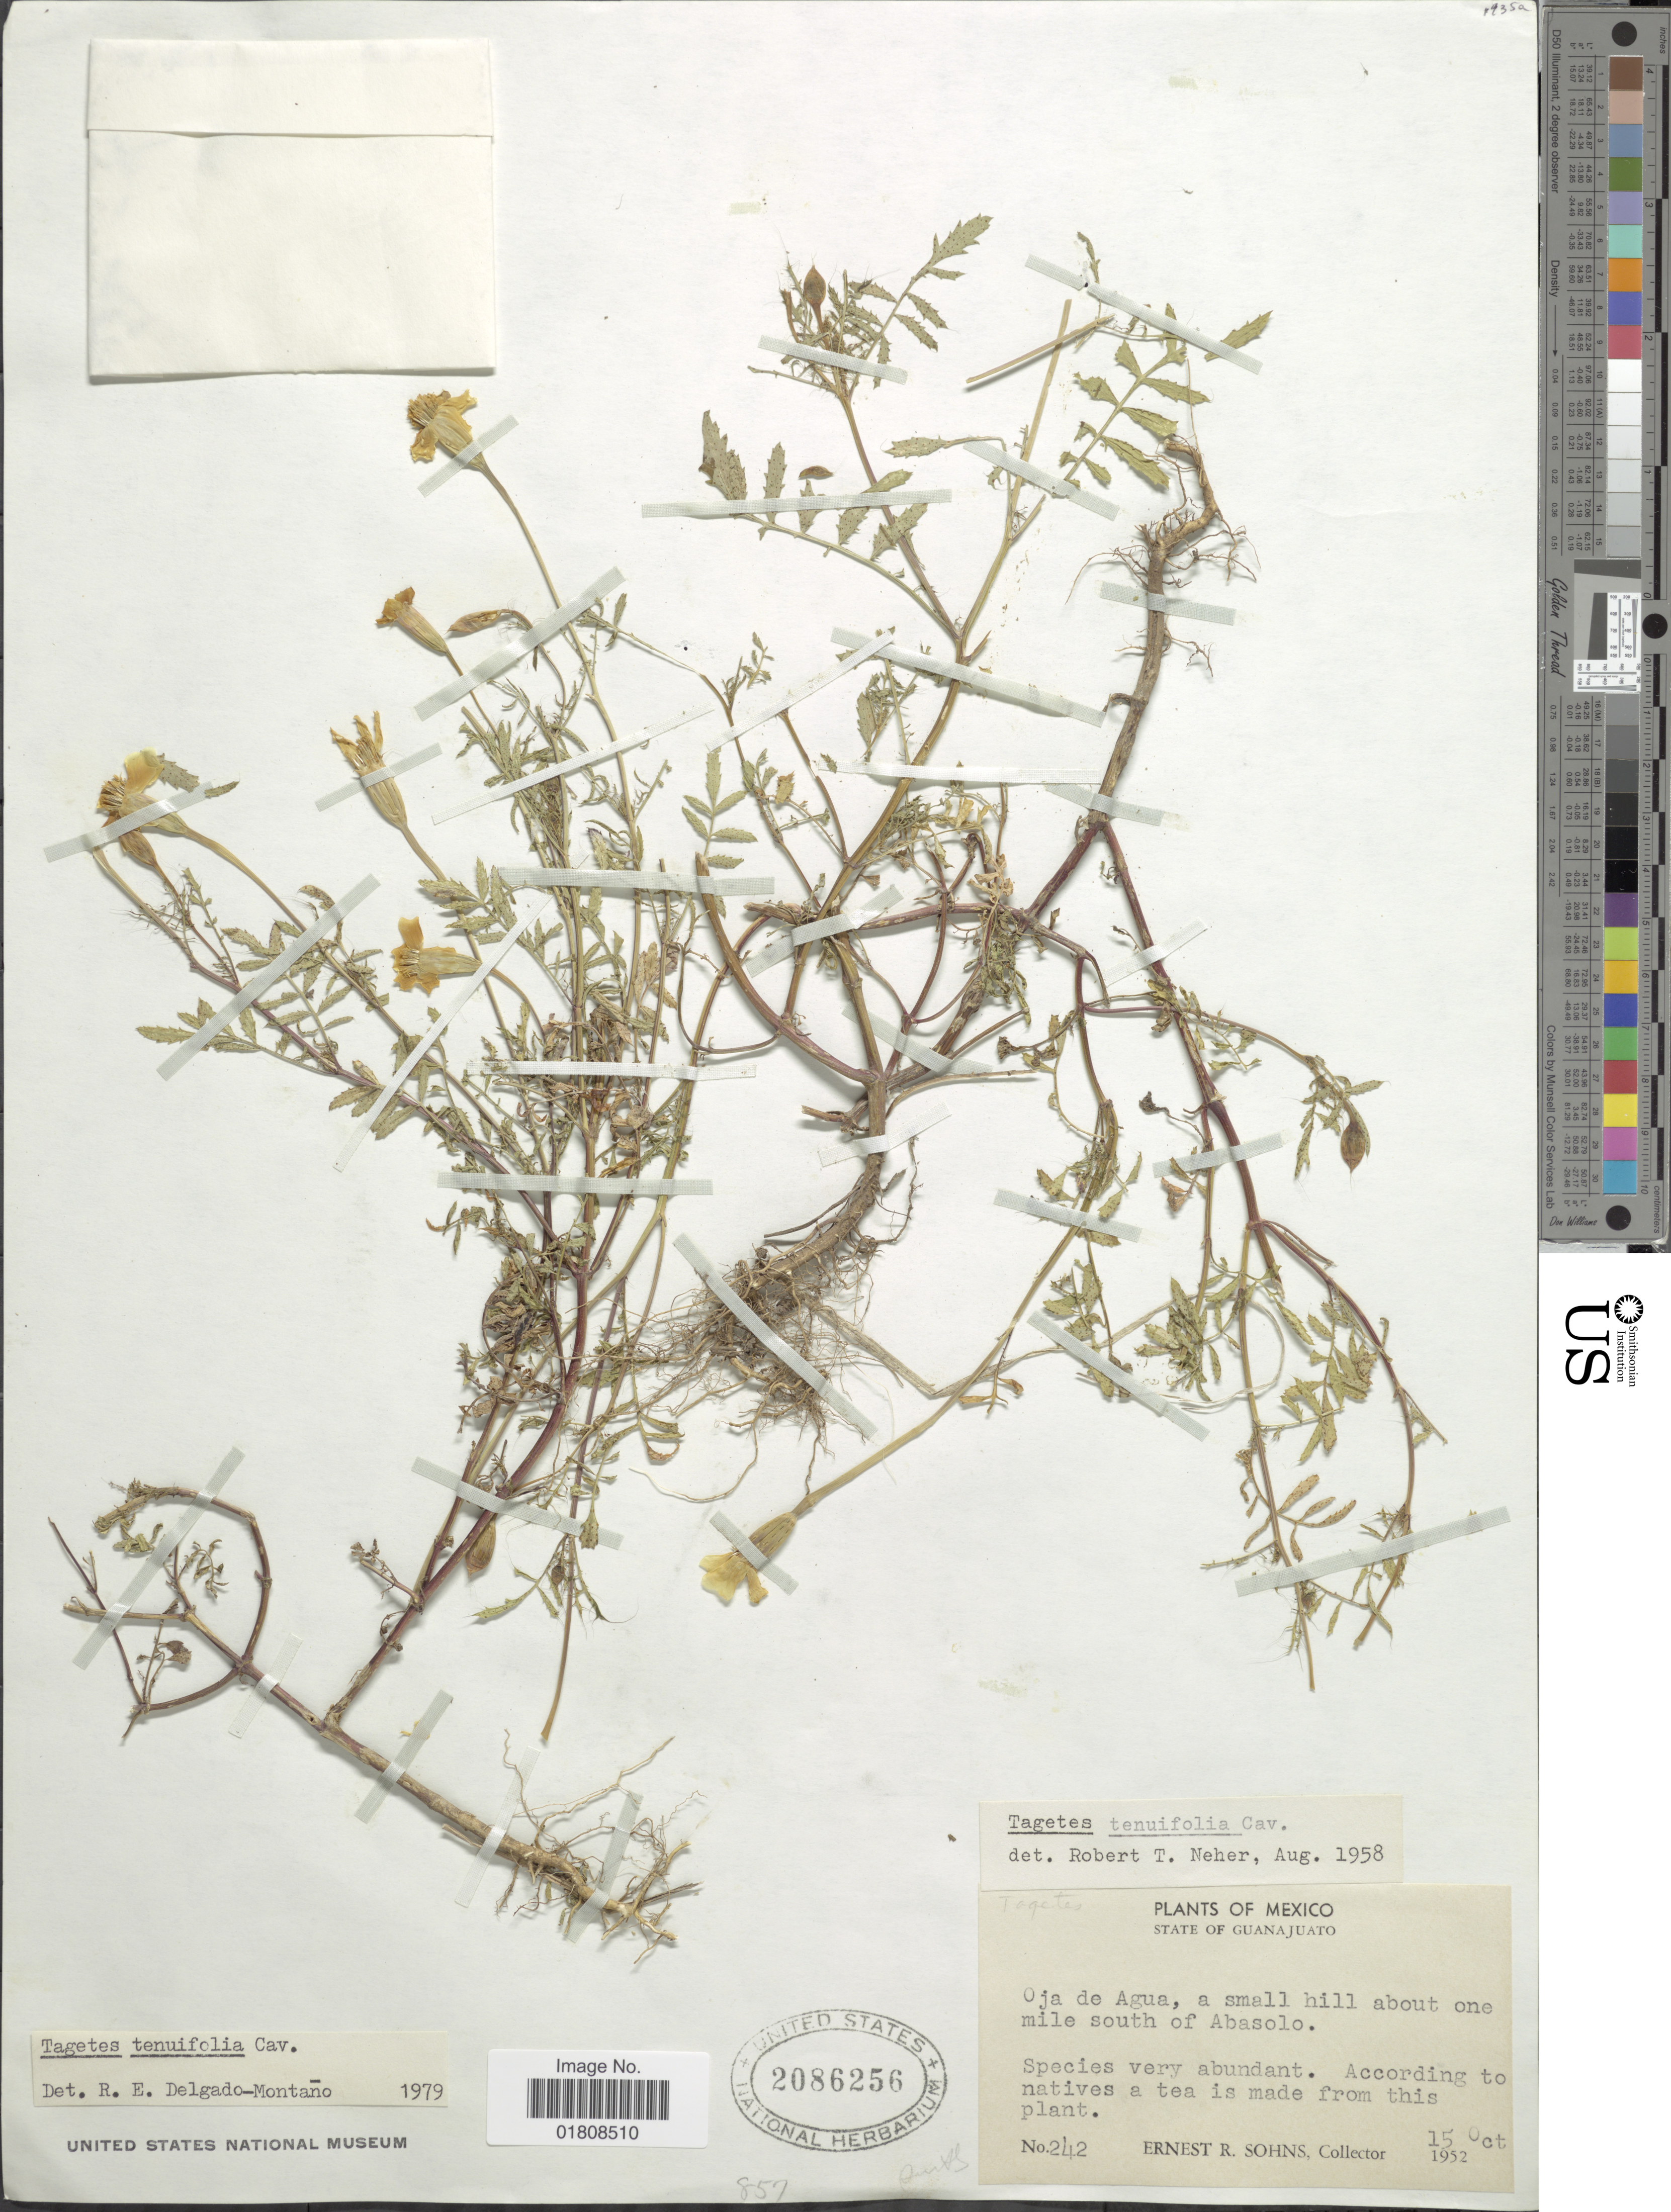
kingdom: Plantae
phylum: Tracheophyta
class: Magnoliopsida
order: Asterales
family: Asteraceae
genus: Tagetes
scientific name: Tagetes tenuifolia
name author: Cav.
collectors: E. R. Sohns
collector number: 242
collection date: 1952-10-15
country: Mexico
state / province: Guanajuato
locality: Oja de Agua, a small hill about one mile south of Abasolo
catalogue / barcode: US 2086256